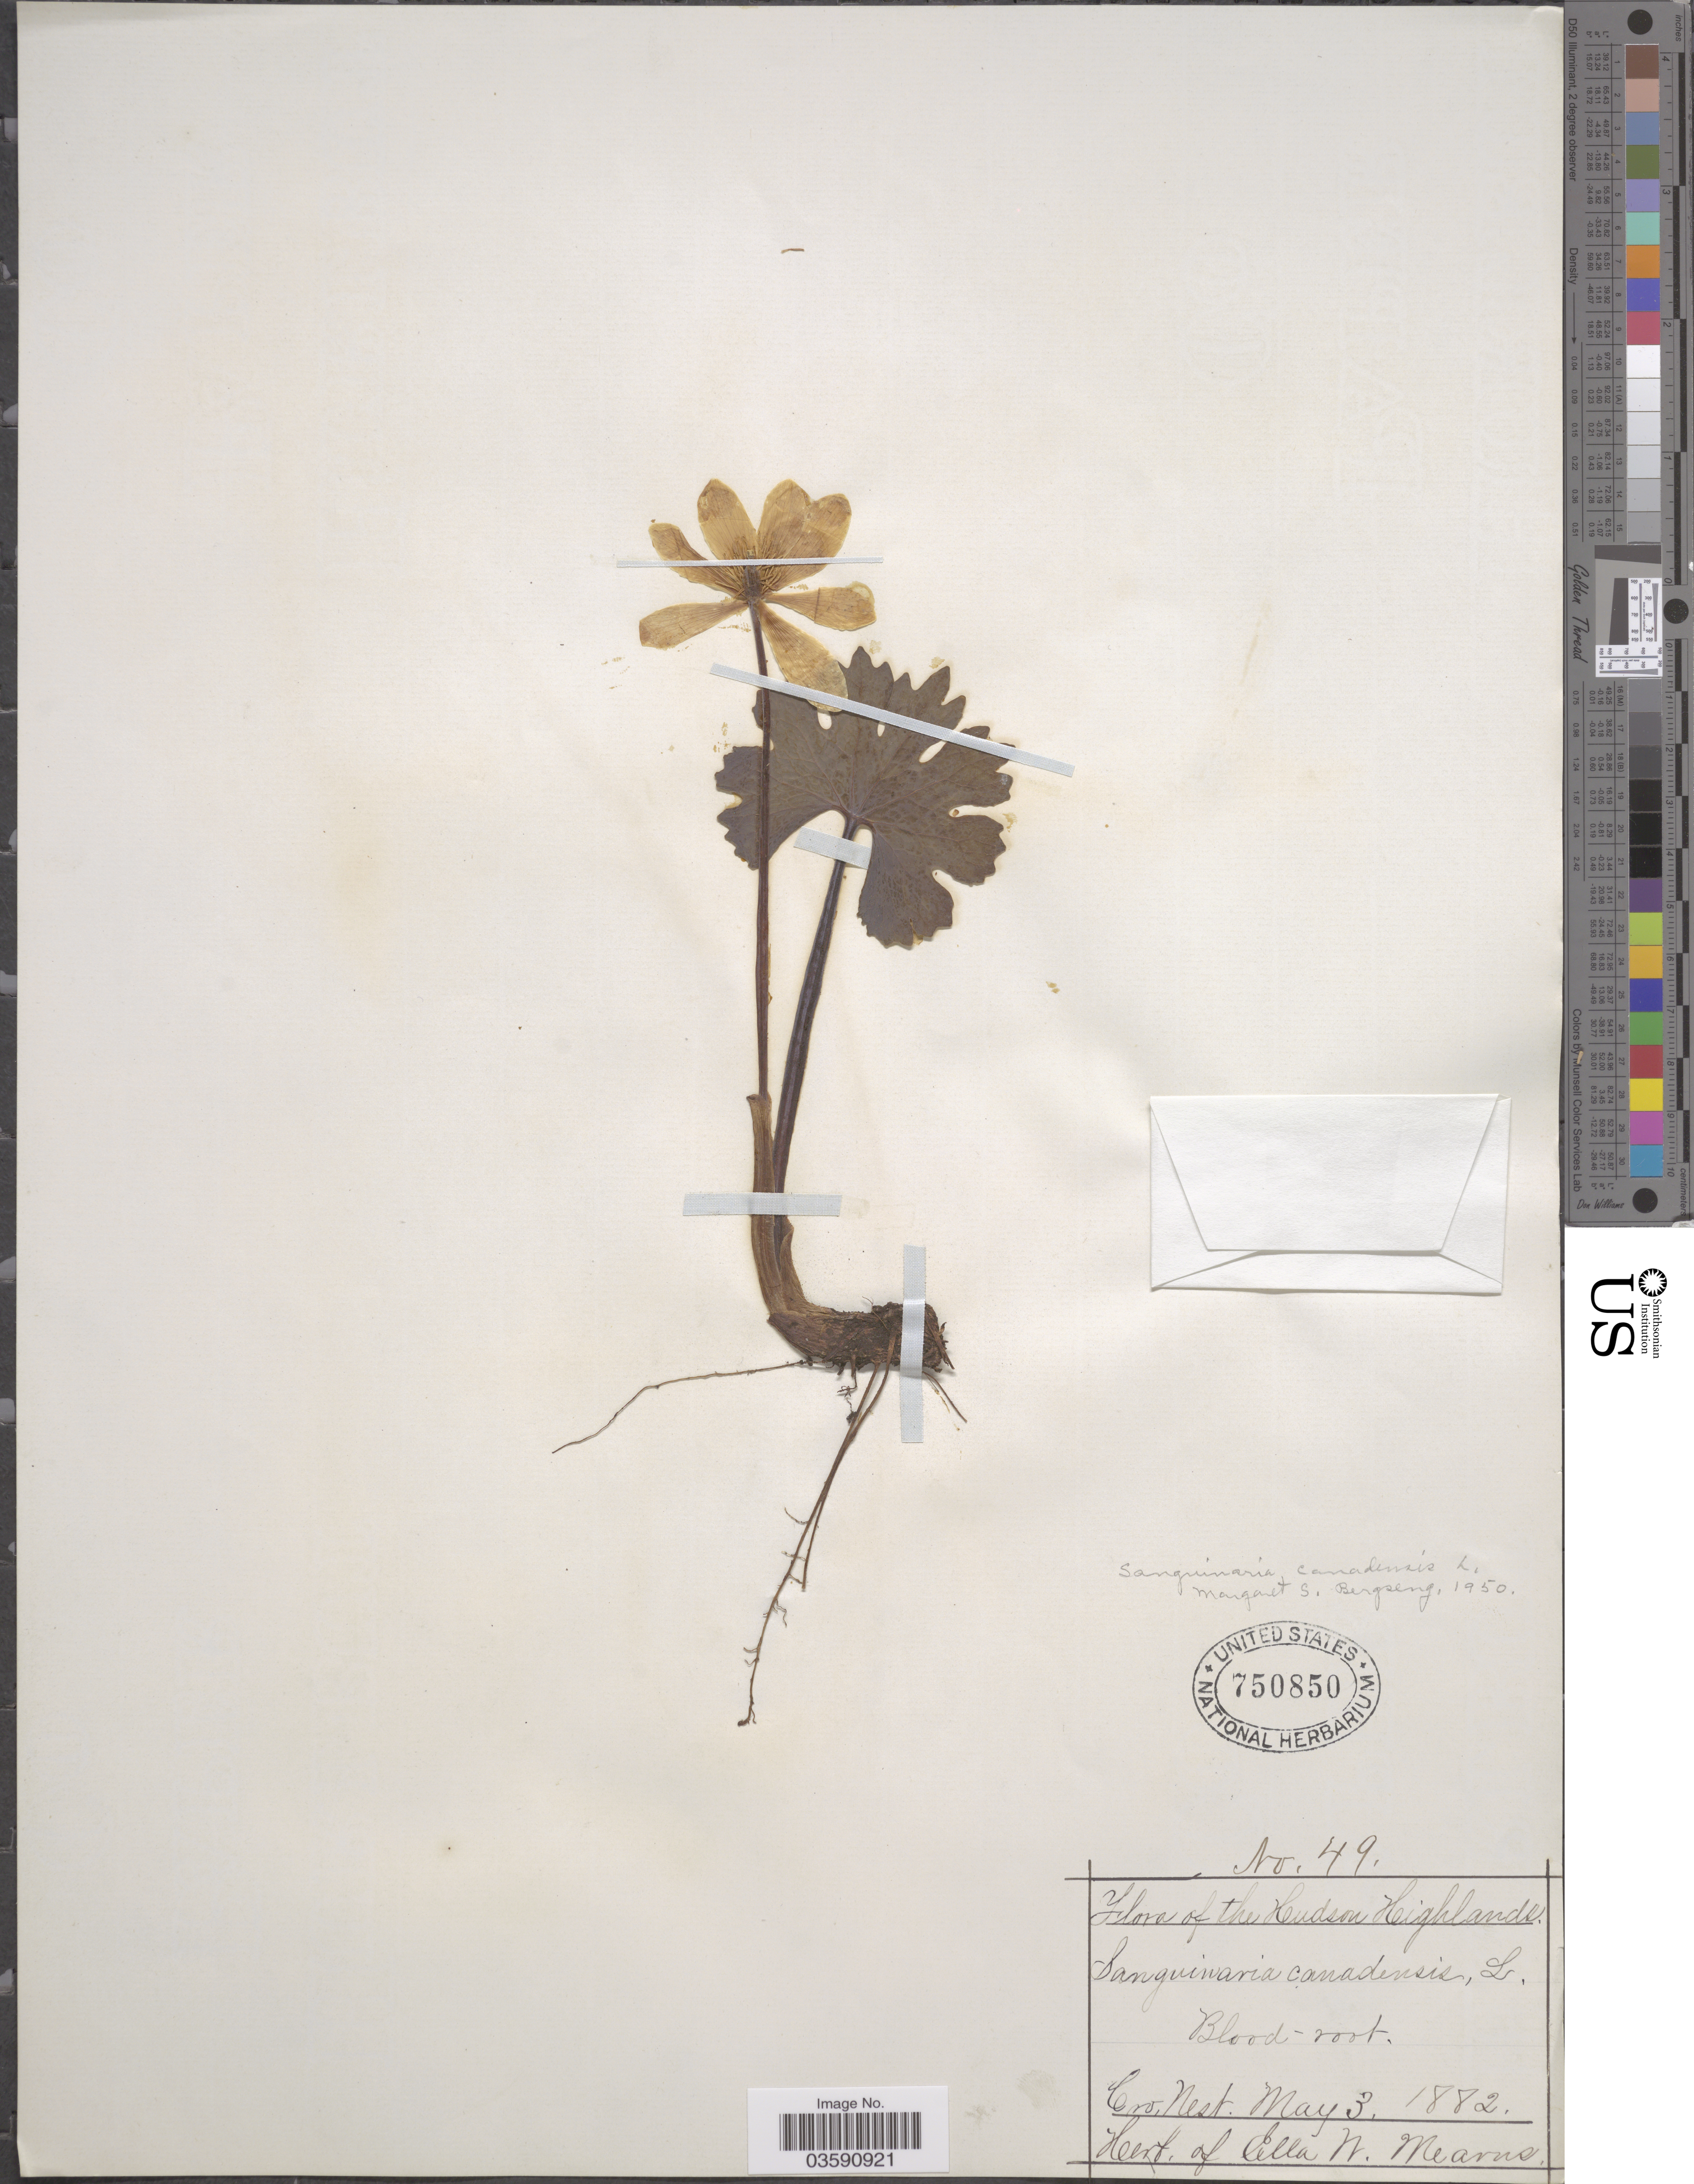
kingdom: Plantae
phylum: Tracheophyta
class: Magnoliopsida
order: Ranunculales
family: Papaveraceae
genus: Sanguinaria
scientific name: Sanguinaria canadensis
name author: L.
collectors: ex herb. Ella W. Mearns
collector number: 49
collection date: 1882-05-03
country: United States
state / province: New York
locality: The Hudson Highlands. Cro, Nest.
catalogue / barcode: US 750850